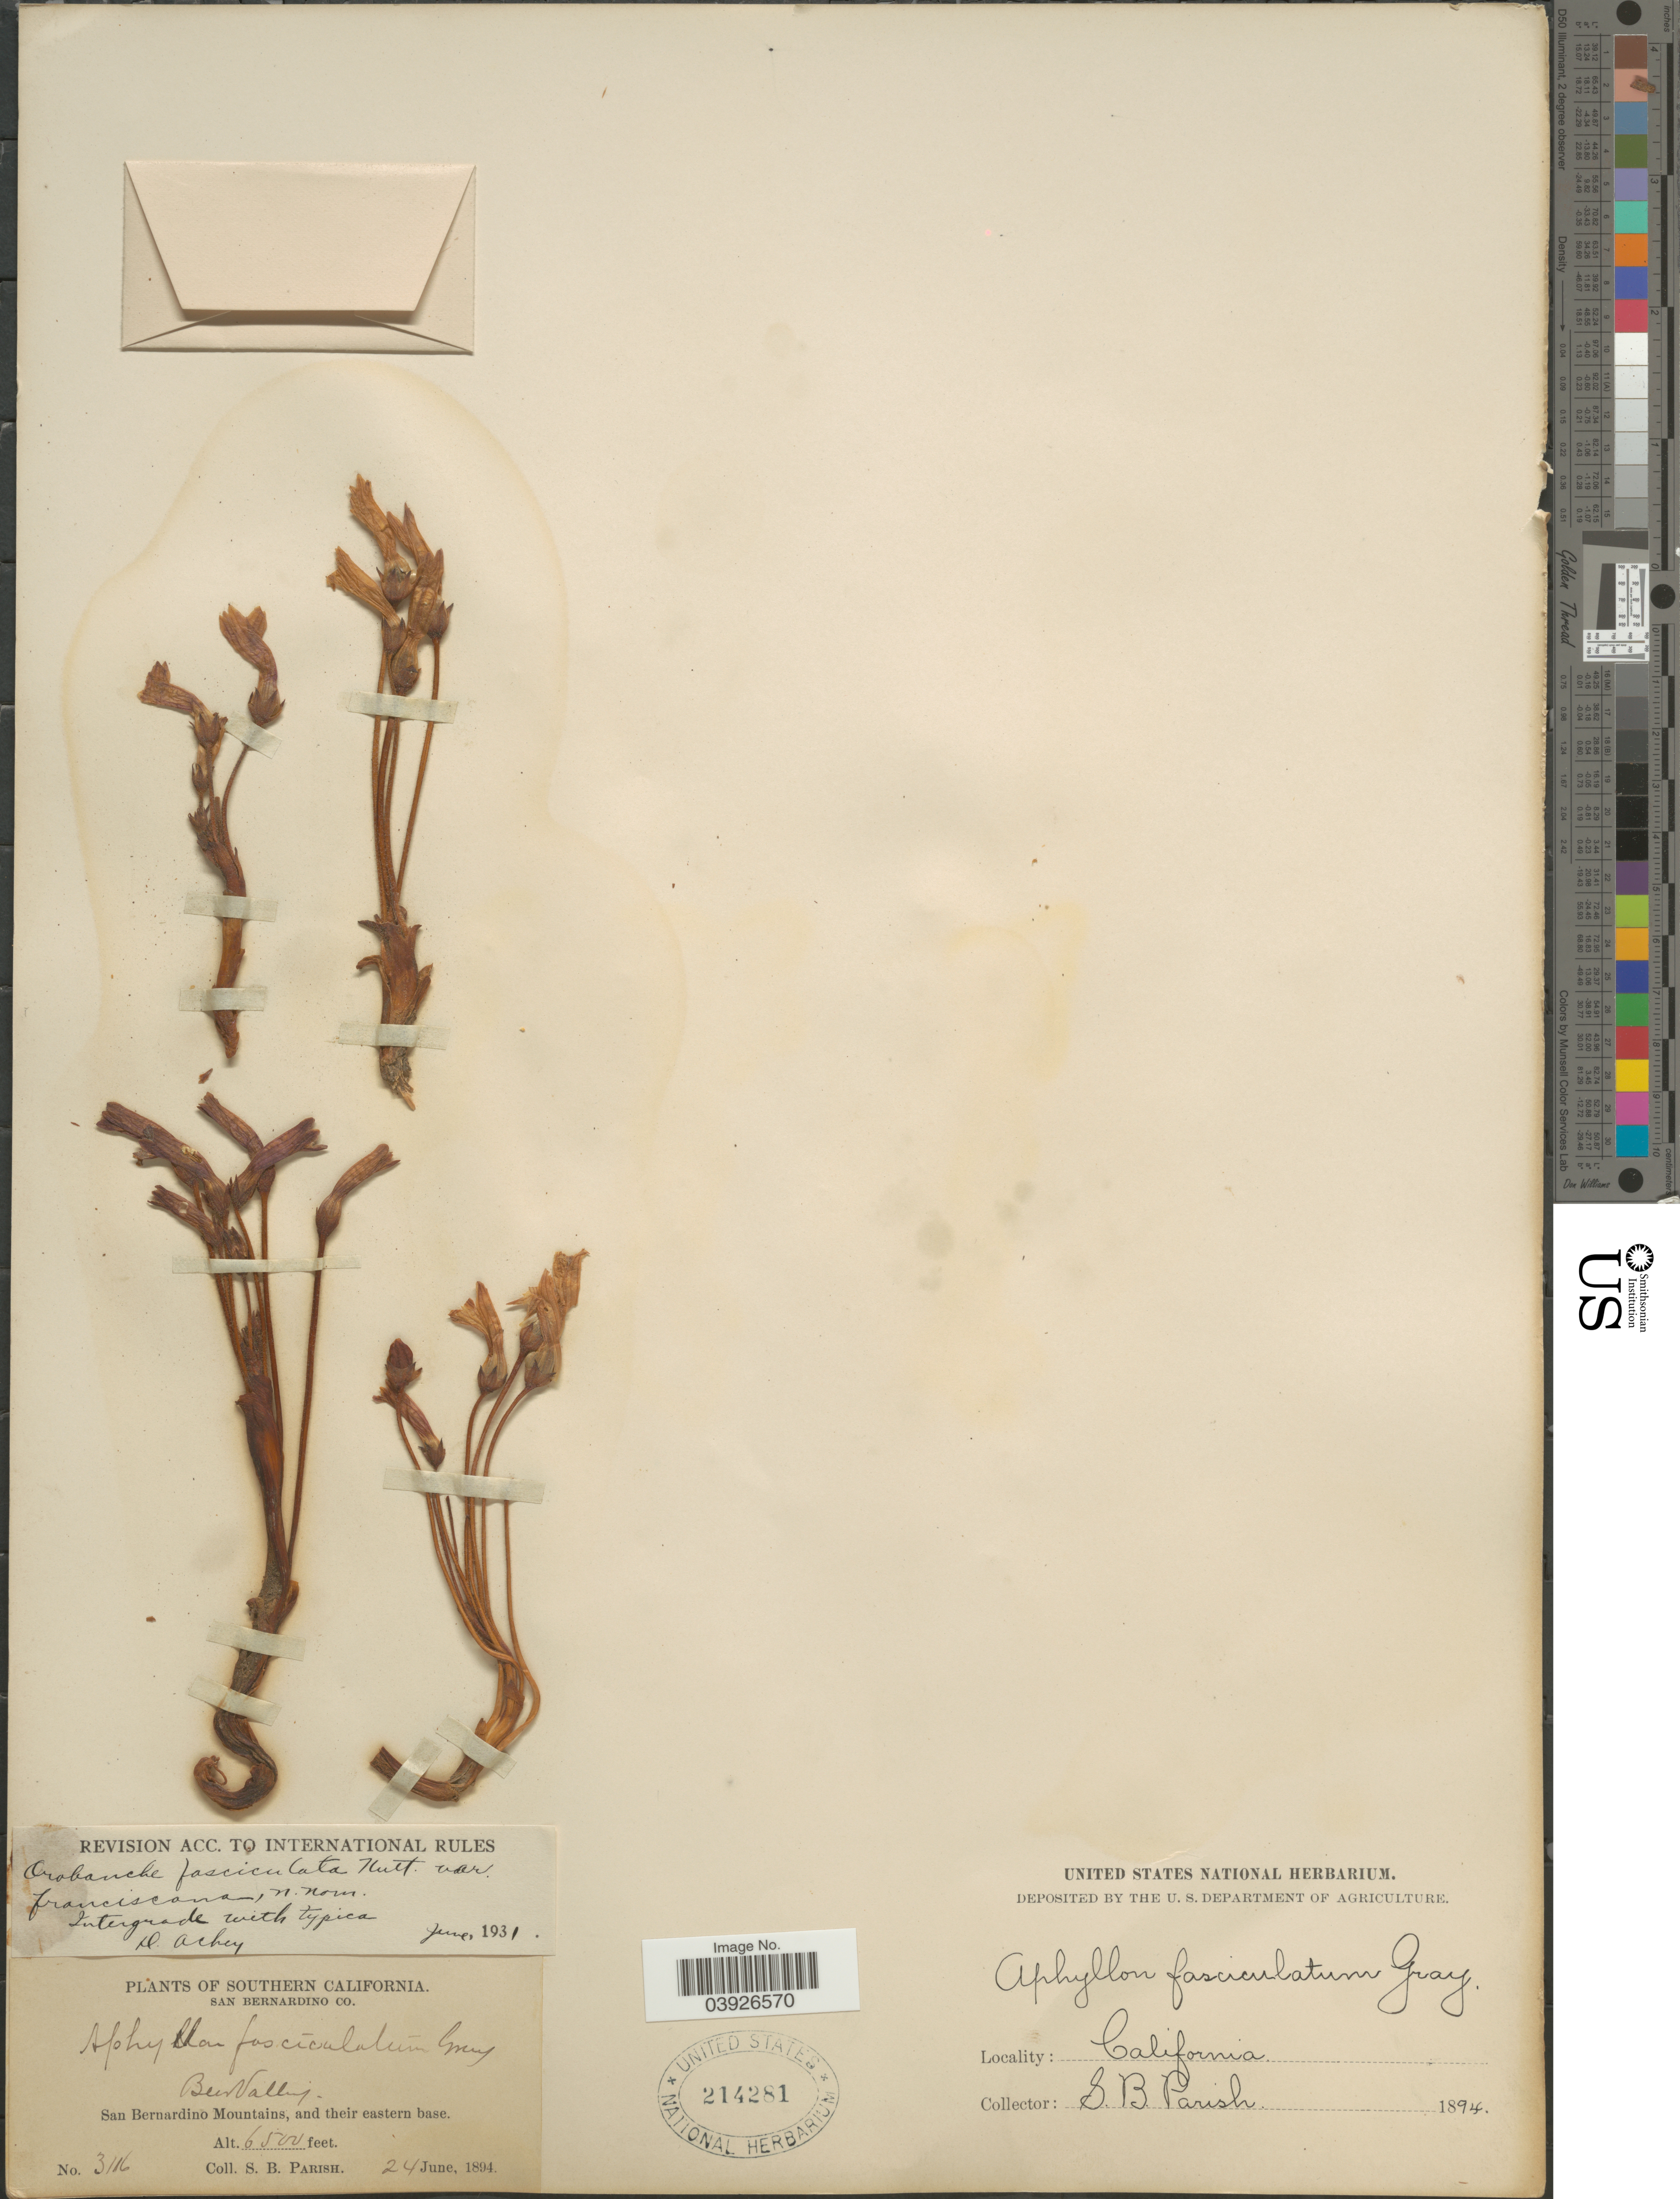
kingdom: Plantae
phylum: Tracheophyta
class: Magnoliopsida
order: Lamiales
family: Orobanchaceae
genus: Aphyllon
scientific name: Aphyllon fasciculatum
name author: (Nutt.) Torr. & A. Gray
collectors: S. B. Parish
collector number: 3116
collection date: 1894-06-24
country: United States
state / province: California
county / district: San Bernardino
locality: Southern California. San Bernardino Co. Bear Valley. San Bernardino Mountains, and their eastern base.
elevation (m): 1981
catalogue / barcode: US 214281